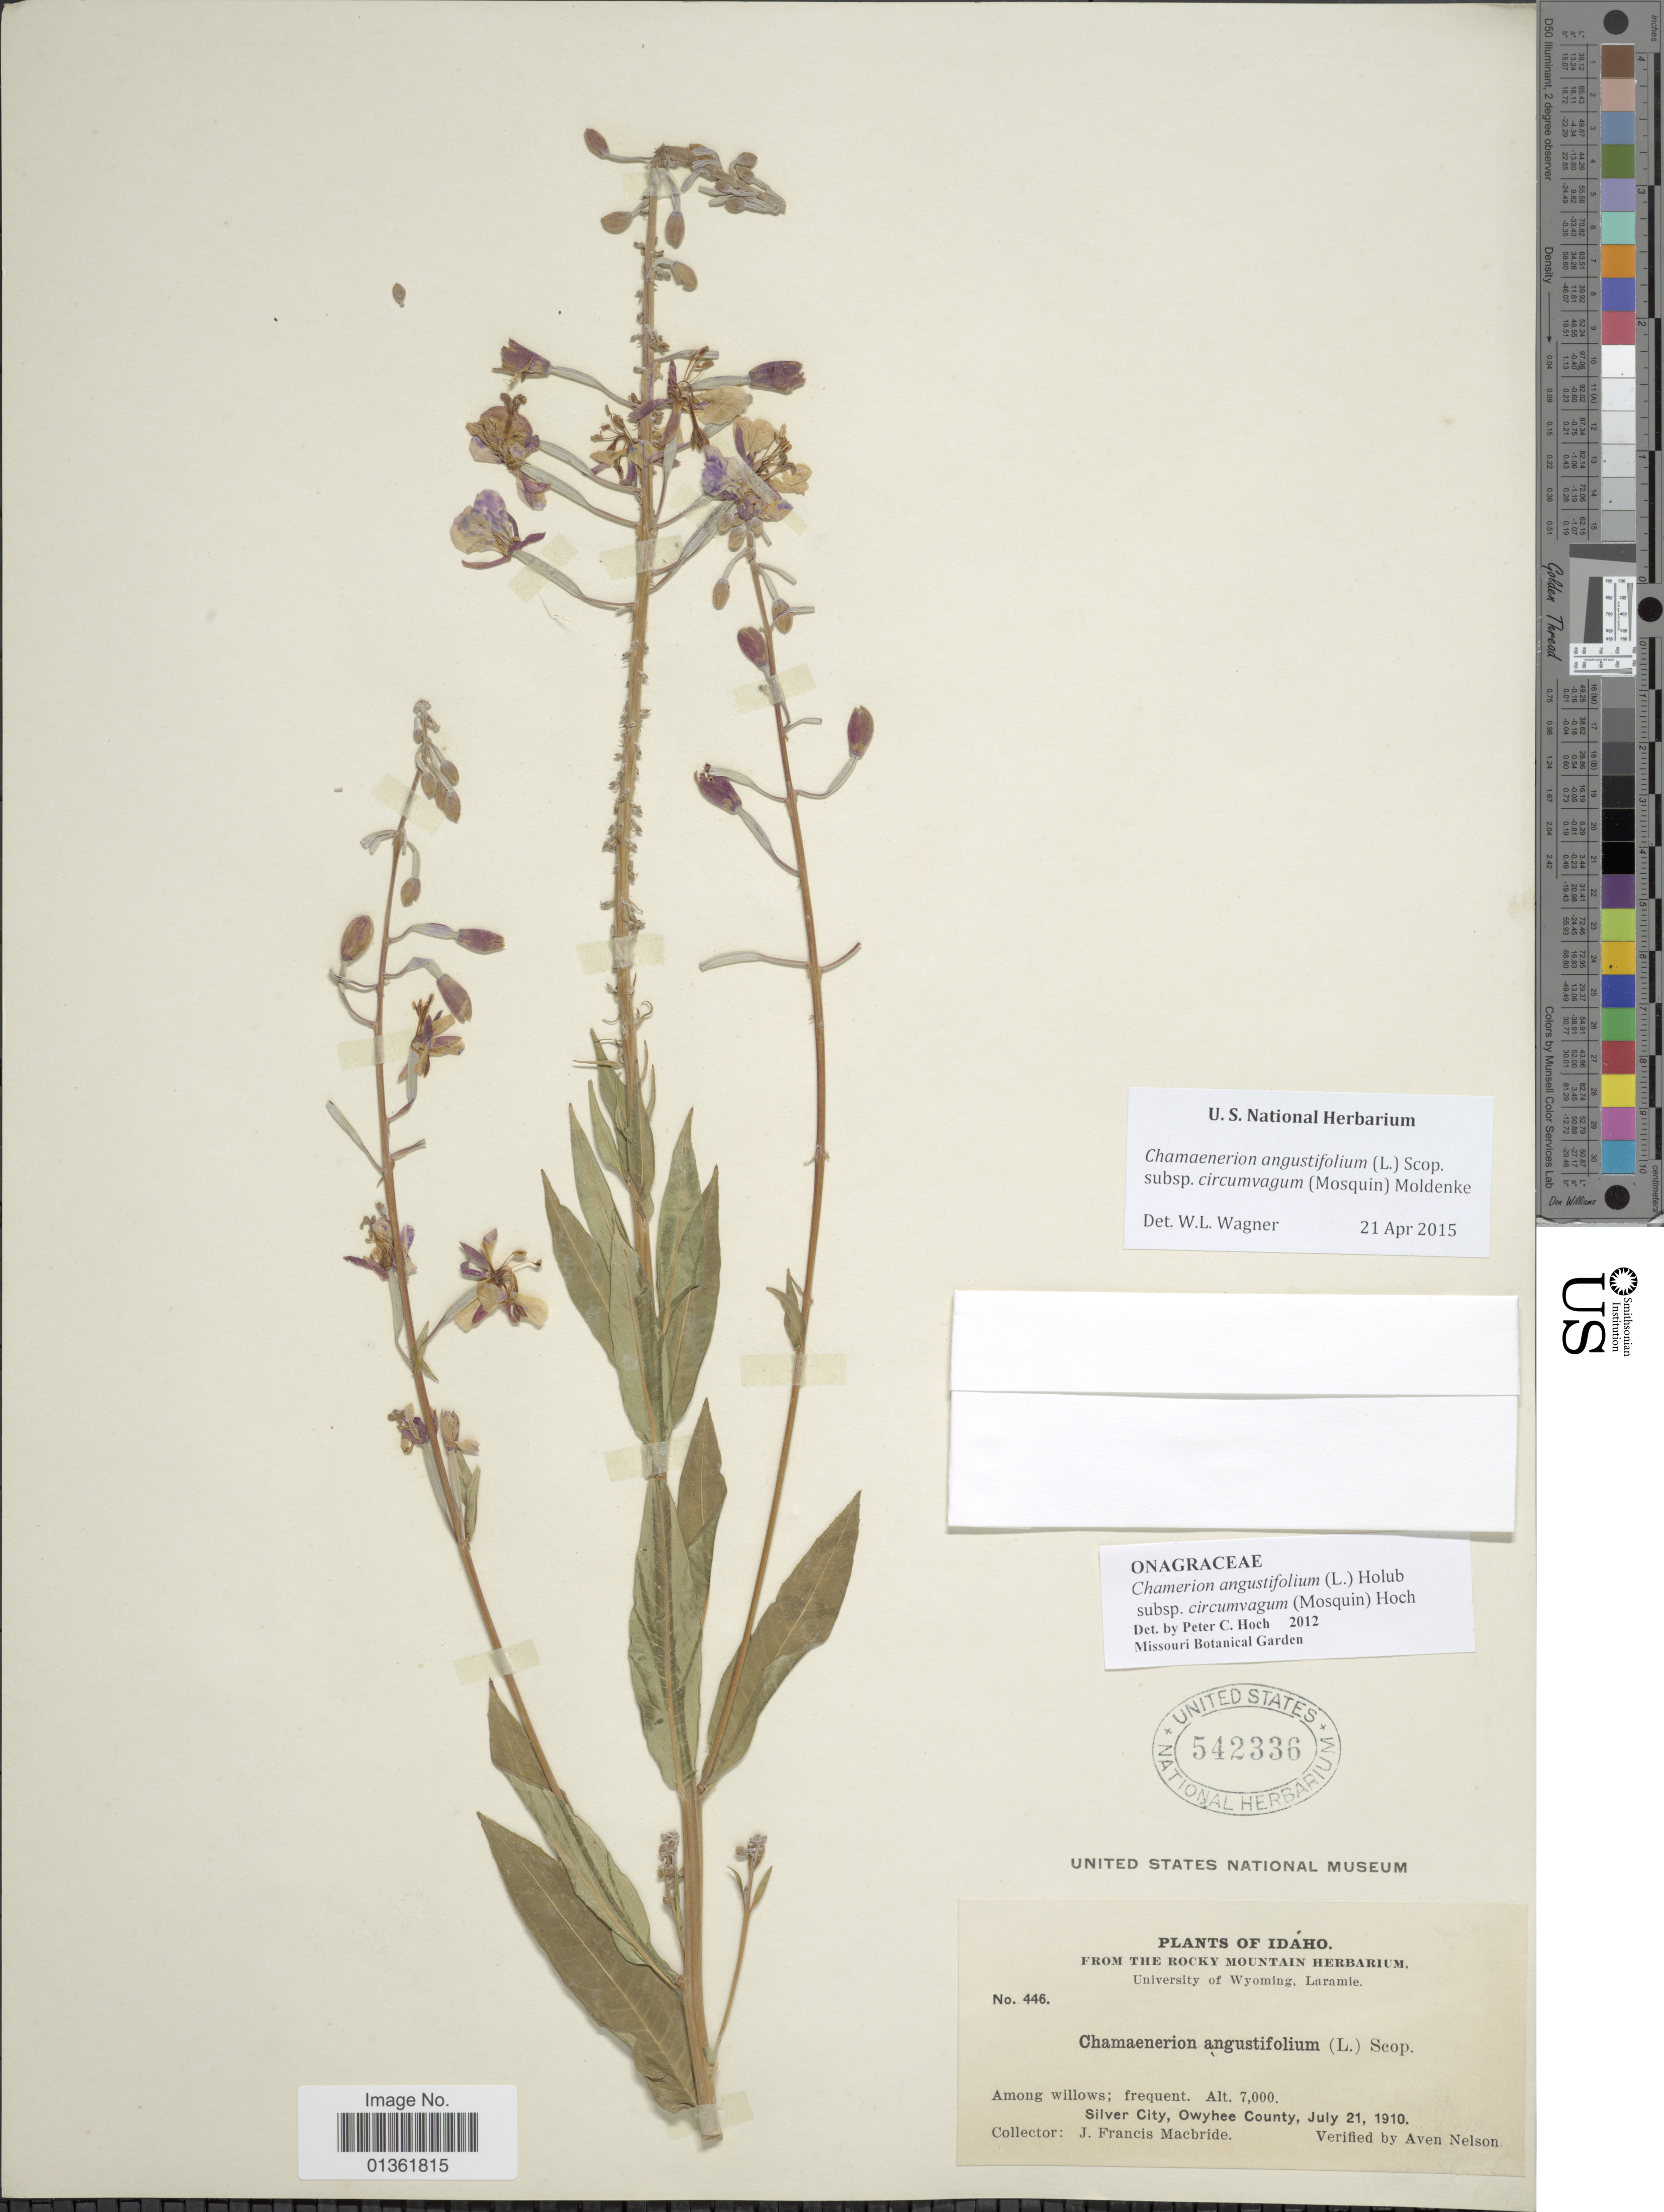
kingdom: Plantae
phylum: Tracheophyta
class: Magnoliopsida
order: Myrtales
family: Onagraceae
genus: Chamaenerion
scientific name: Chamaenerion angustifolium subsp. circumvagum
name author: (Mosquin) Moldenke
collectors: J. F. Macbride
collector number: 446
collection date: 1910-07-21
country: United States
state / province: Idaho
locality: Silver City, Owyhee County.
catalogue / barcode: US 542336